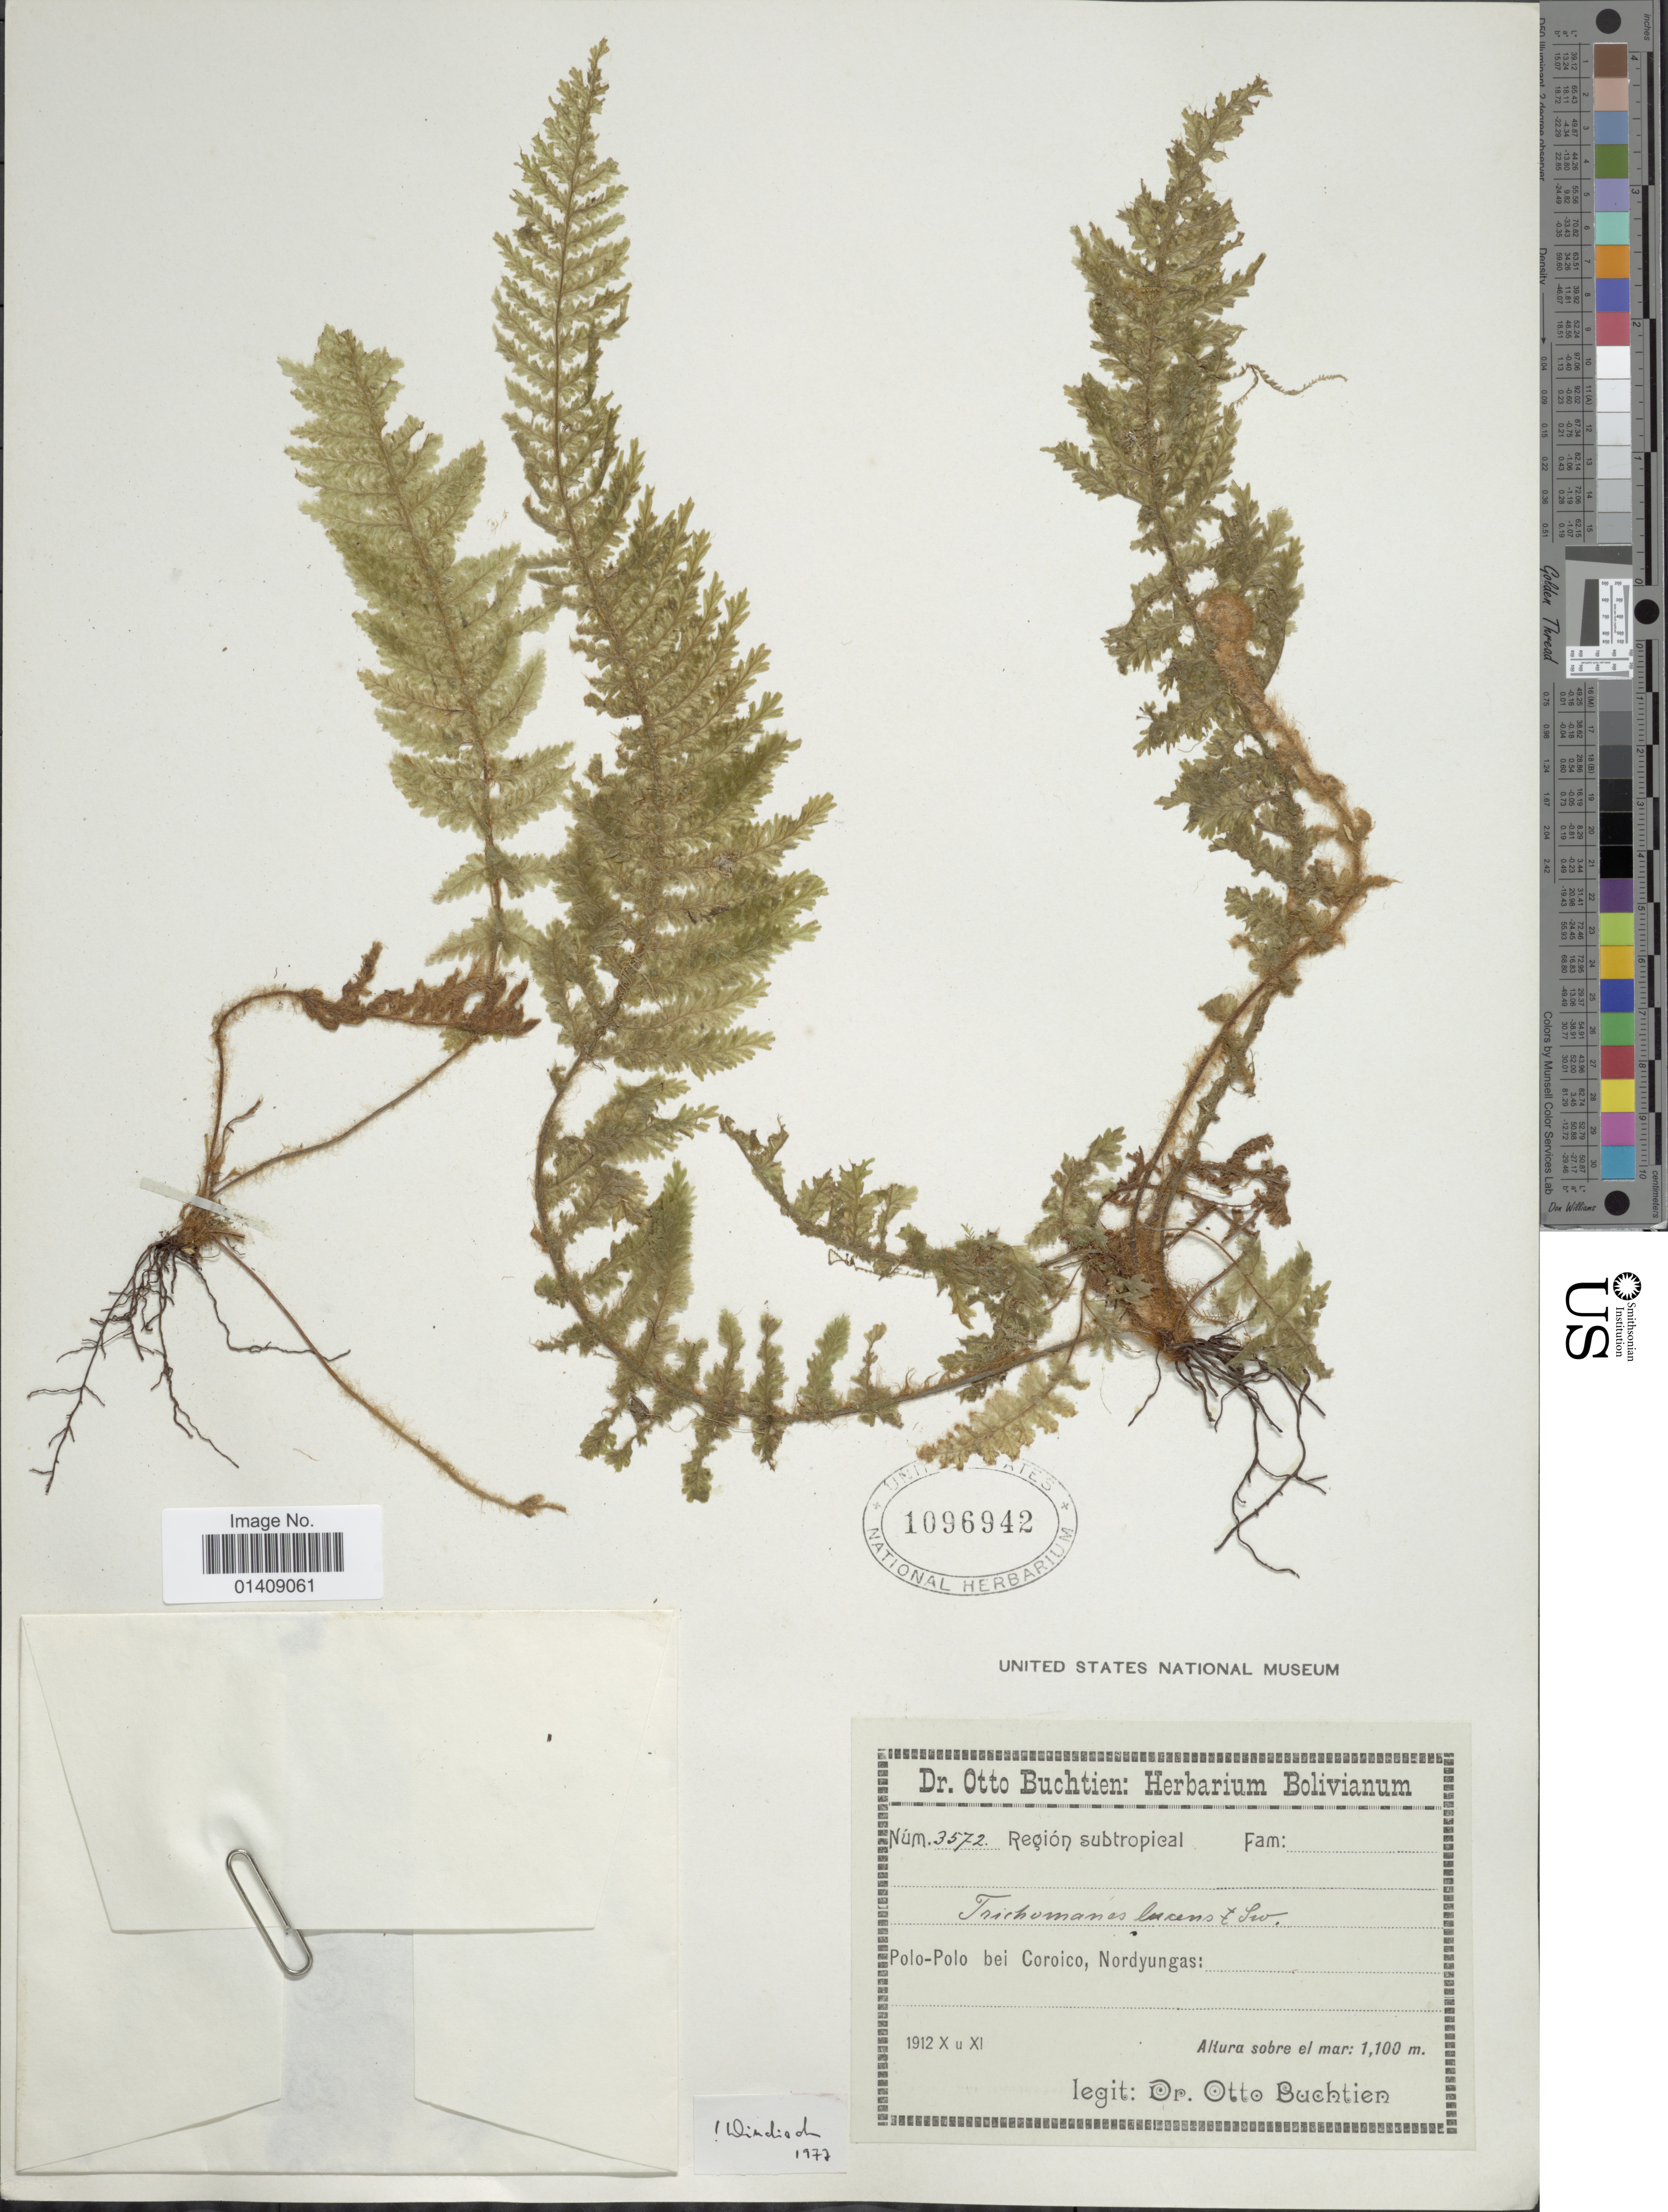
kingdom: Plantae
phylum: Tracheophyta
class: Polypodiopsida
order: Hymenophyllales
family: Hymenophyllaceae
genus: Trichomanes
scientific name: Trichomanes lucens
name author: Sw.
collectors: O. Buchtien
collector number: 3572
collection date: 1912-11-10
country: Bolivia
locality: Polo-Polo bei Coroico, Nordyungas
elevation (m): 1100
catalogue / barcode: US 1096942